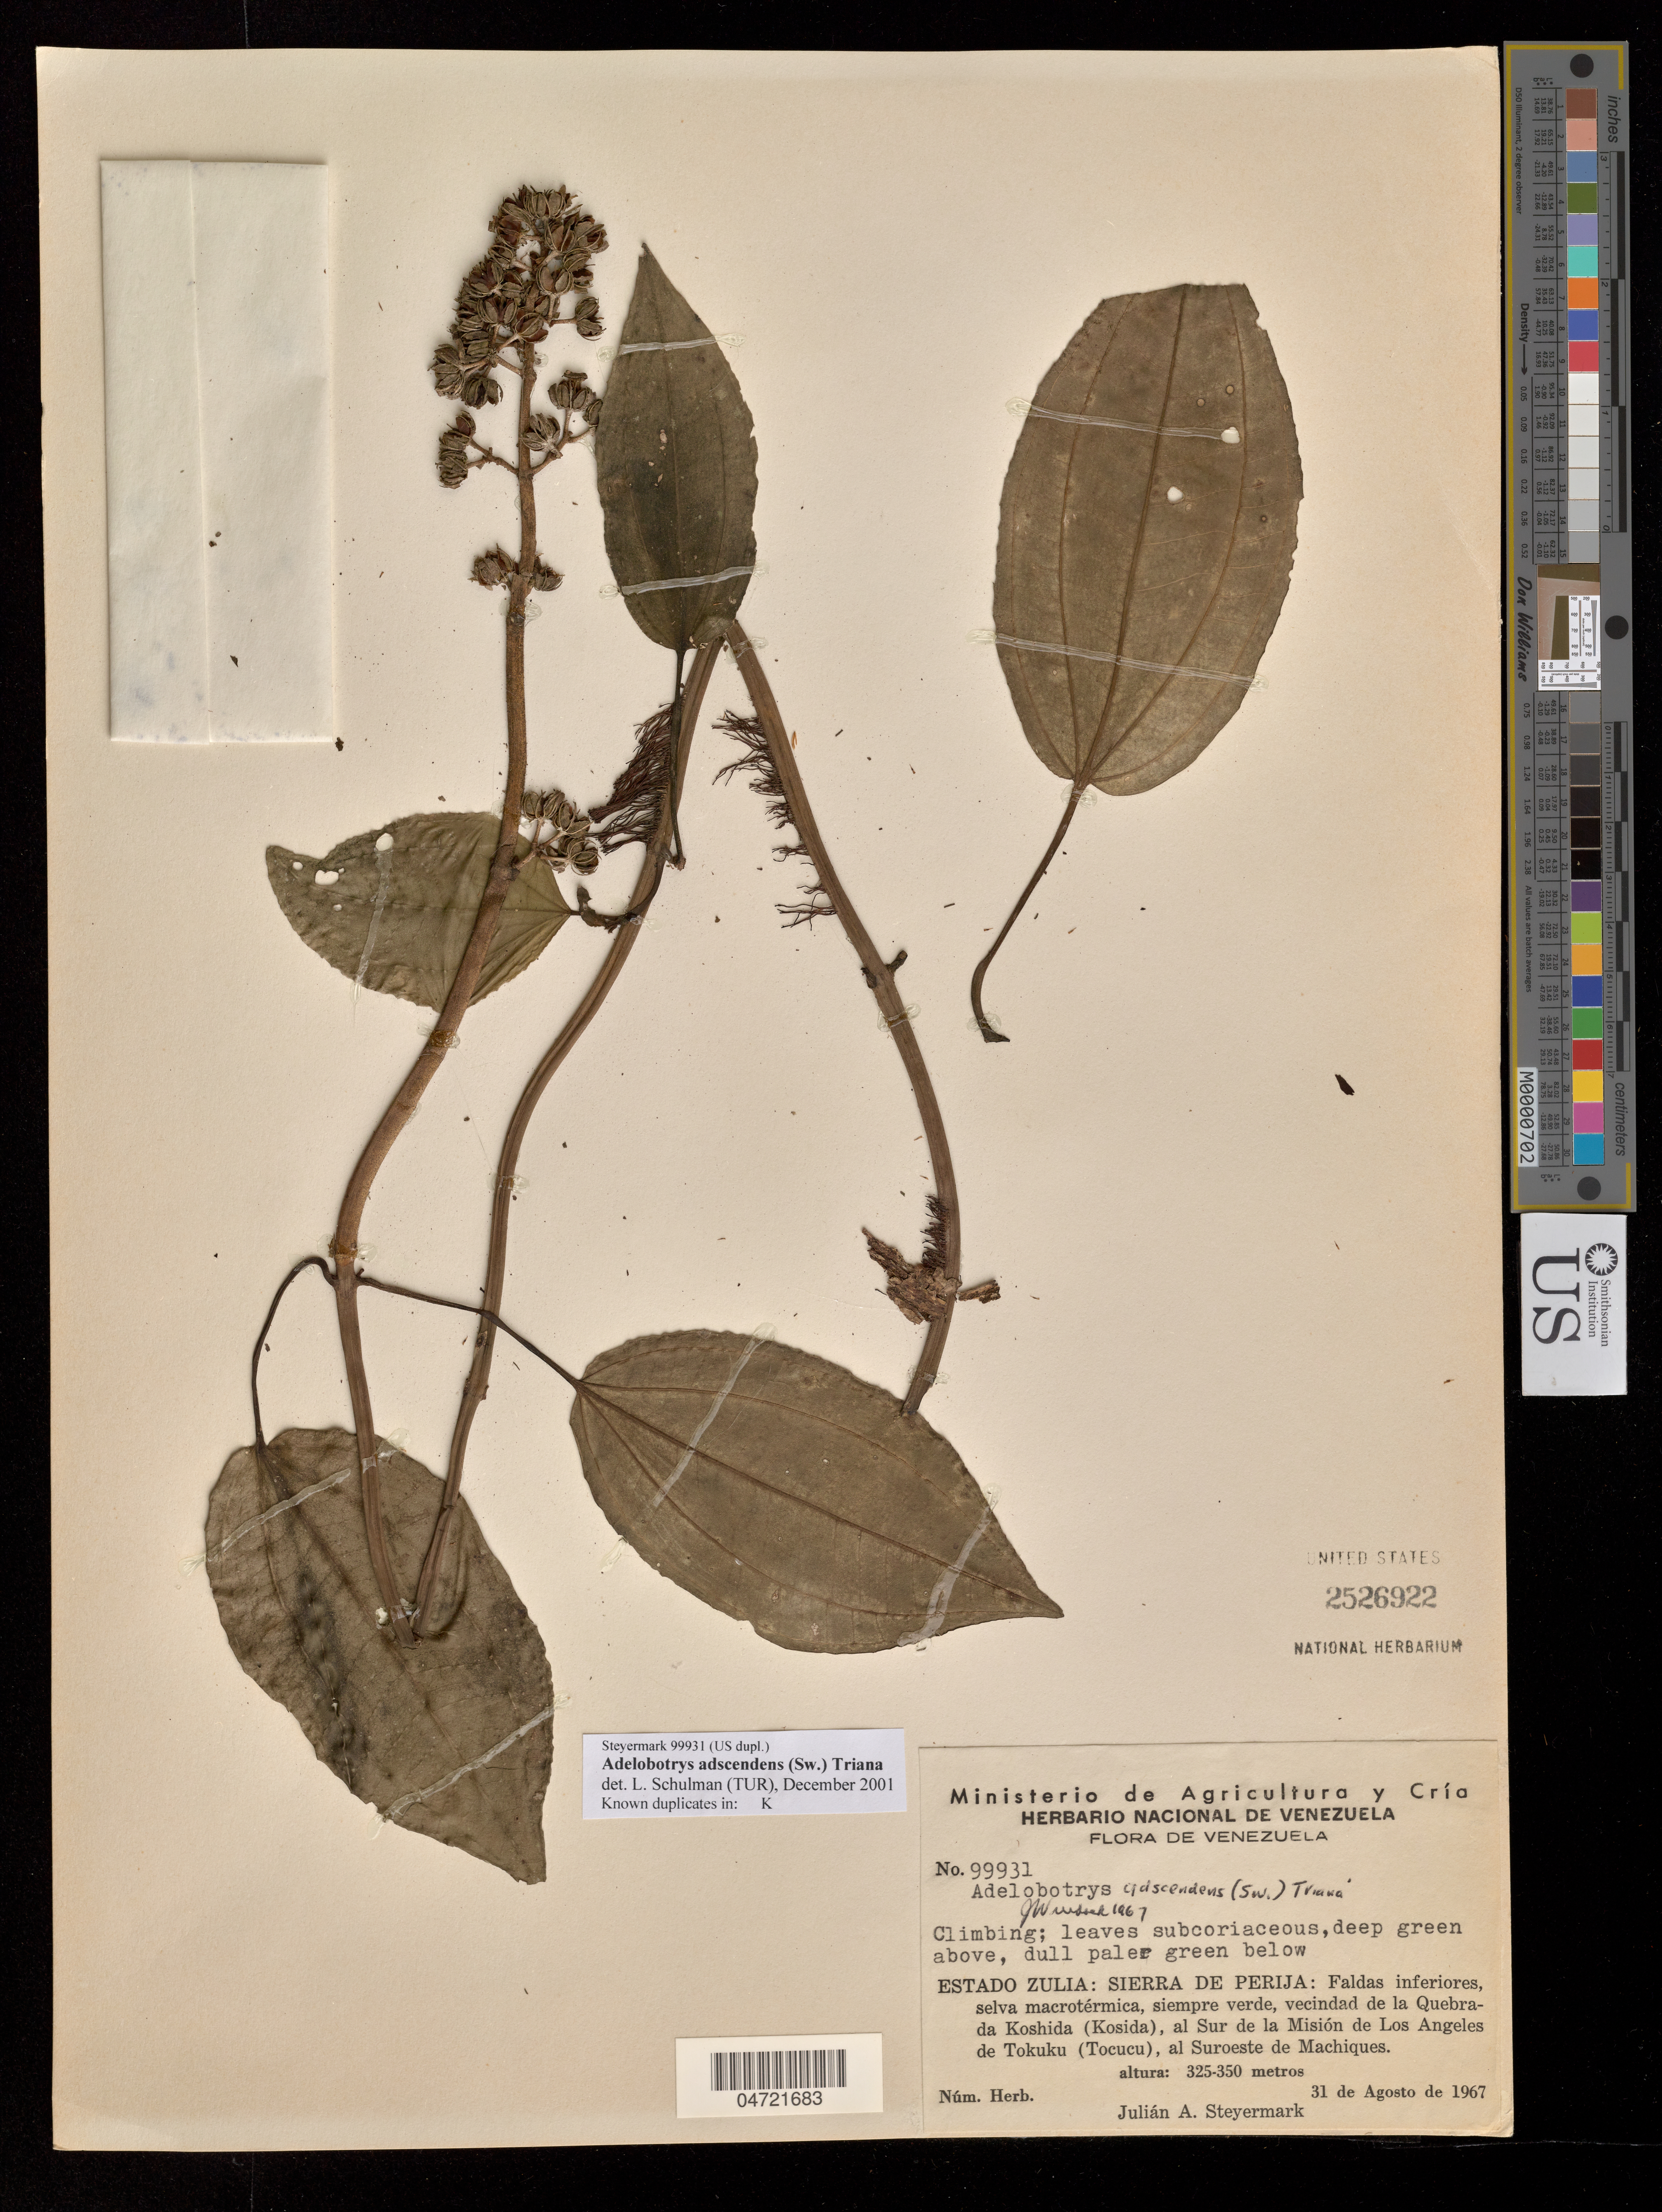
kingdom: Plantae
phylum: Tracheophyta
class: Magnoliopsida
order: Myrtales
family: Melastomataceae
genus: Adelobotrys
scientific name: Adelobotrys adscendens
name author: (Sw.) Triana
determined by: Schulman, Leif, (TUR), University of Turku (FINLAND)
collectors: J. Steyermark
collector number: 99931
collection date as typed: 31 Aug 1967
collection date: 1967-08-31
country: Venezuela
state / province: Zulia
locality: Sierra de perija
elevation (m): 325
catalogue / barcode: US 2526922